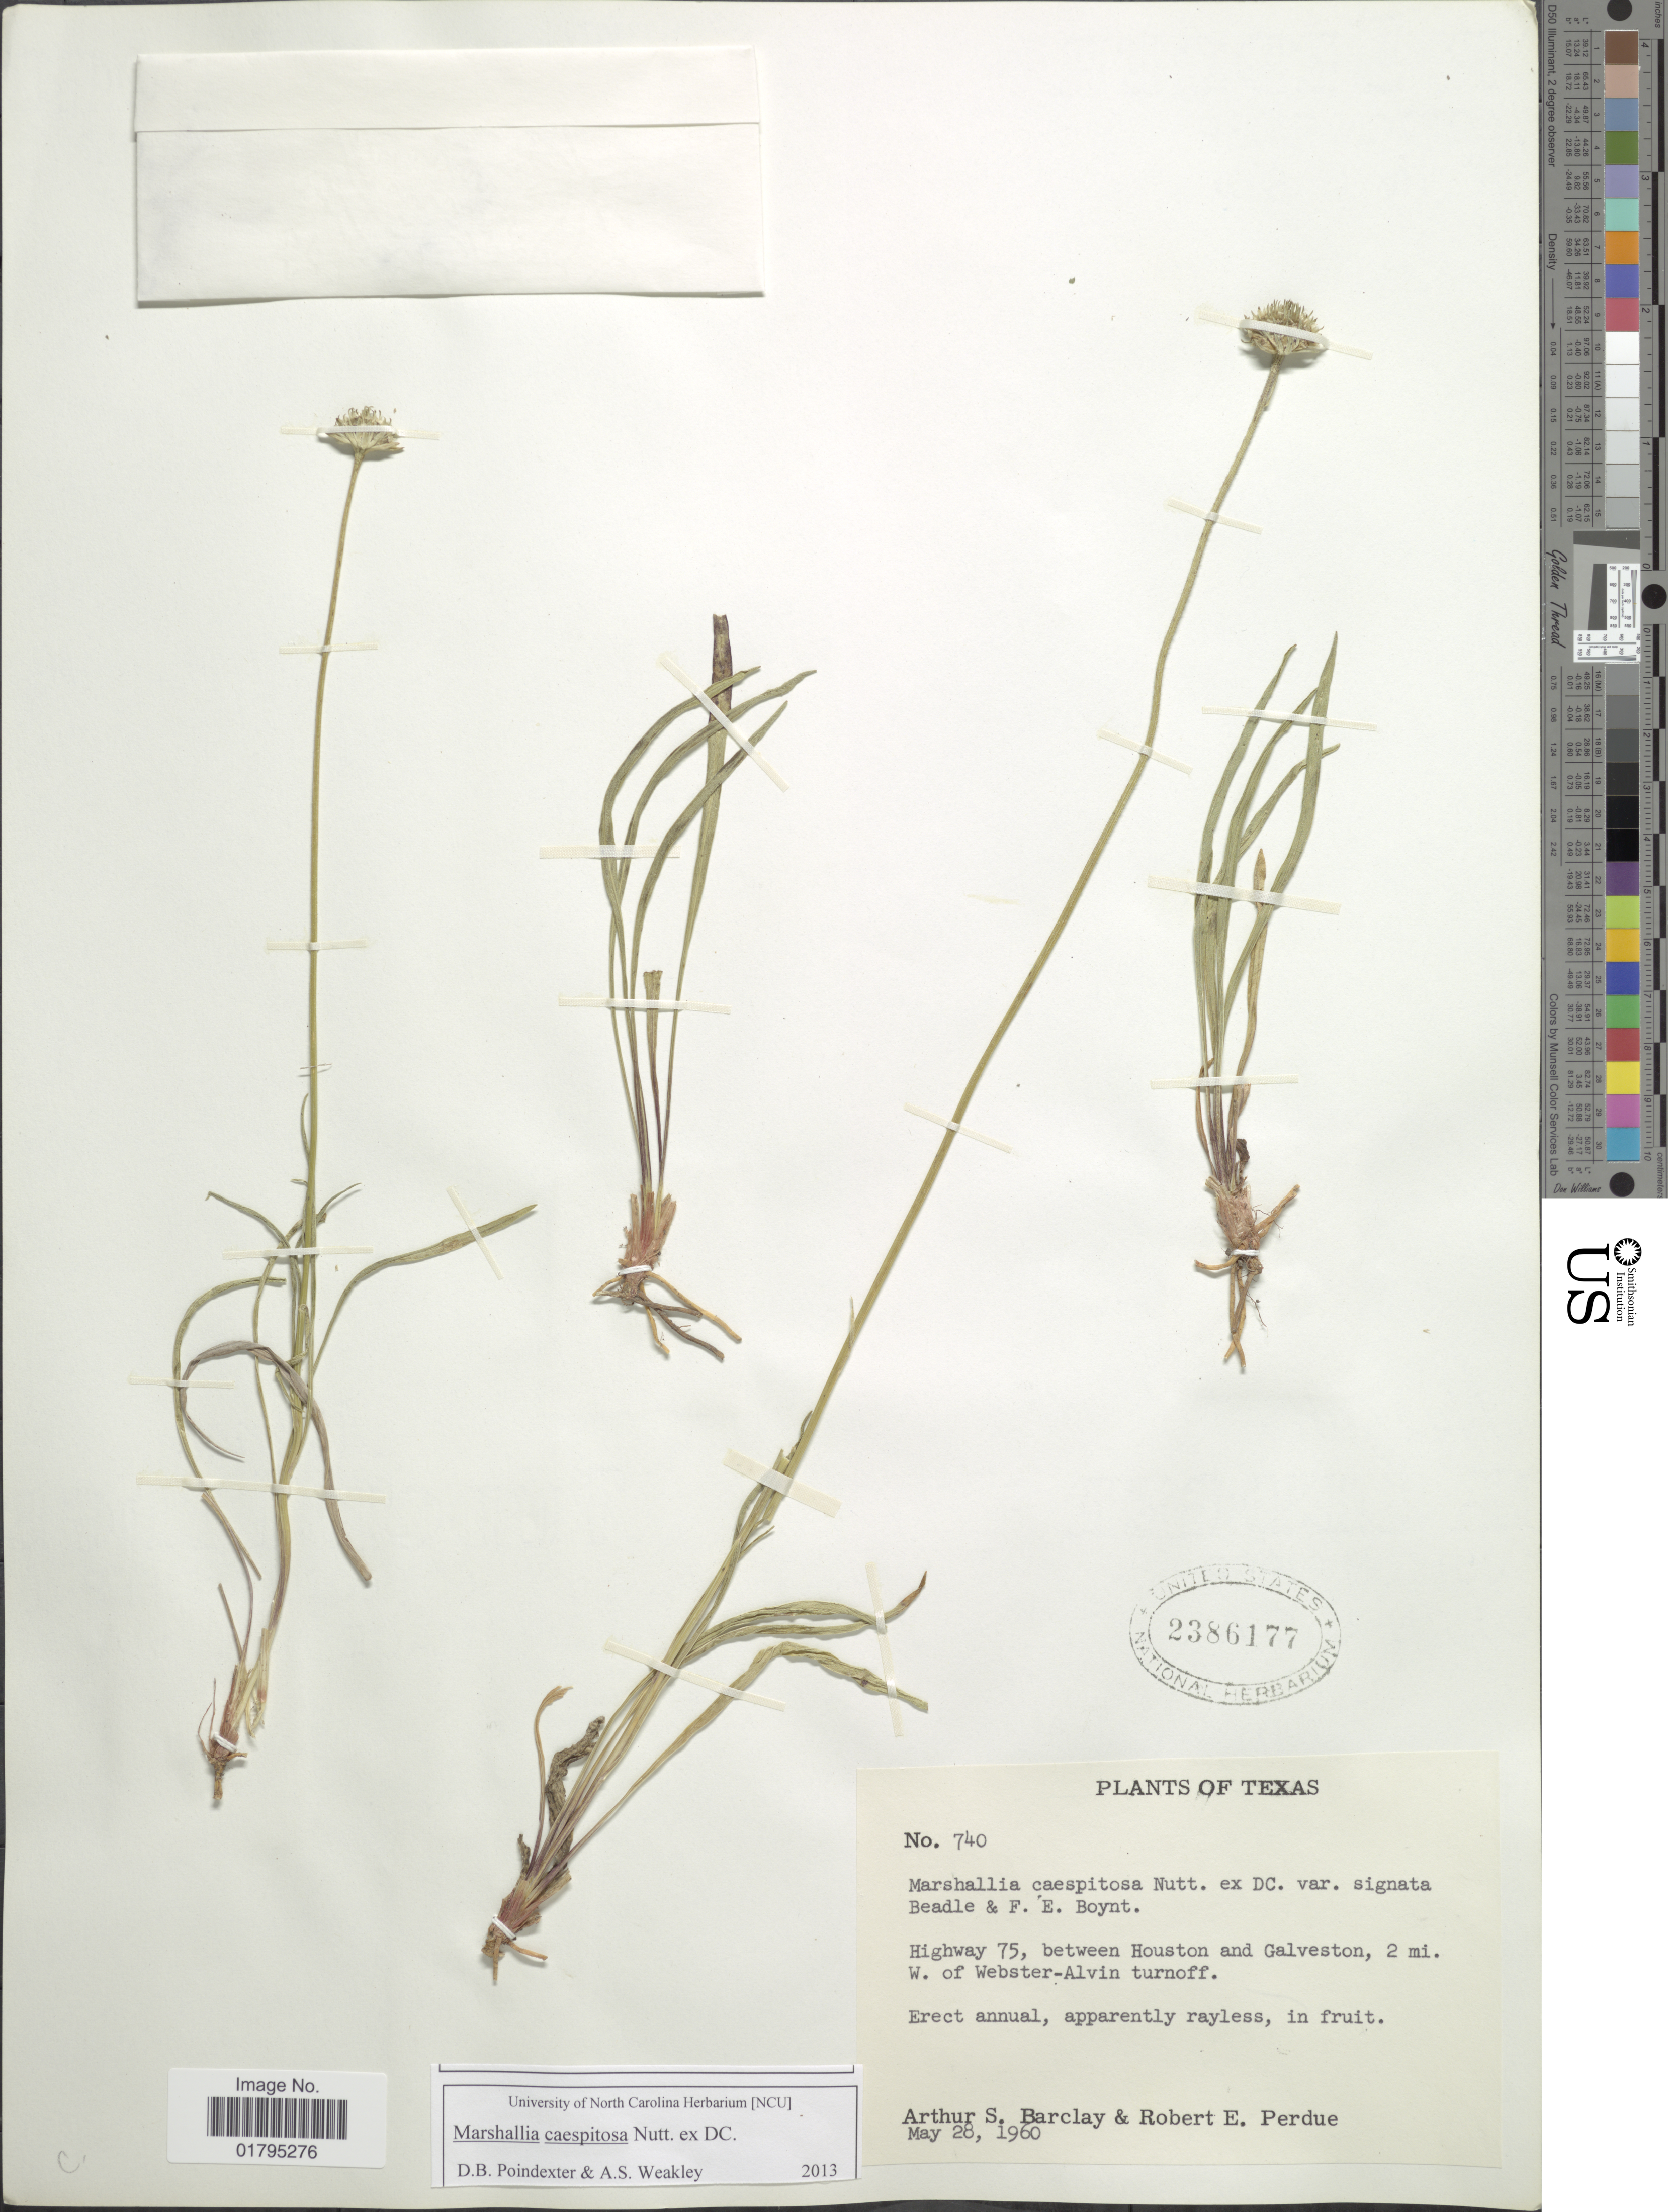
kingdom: Plantae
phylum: Tracheophyta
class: Magnoliopsida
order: Asterales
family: Asteraceae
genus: Marshallia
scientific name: Marshallia caespitosa var. caespitosa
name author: Nutt. ex DC.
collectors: A. S. Barclay & R. E. Perdue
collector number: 740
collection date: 1960-05-28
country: United States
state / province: Texas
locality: Highway 75. between Houston and Galveston, 2 mi. W of Webster-Alvin turnoff.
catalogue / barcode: US 2386177